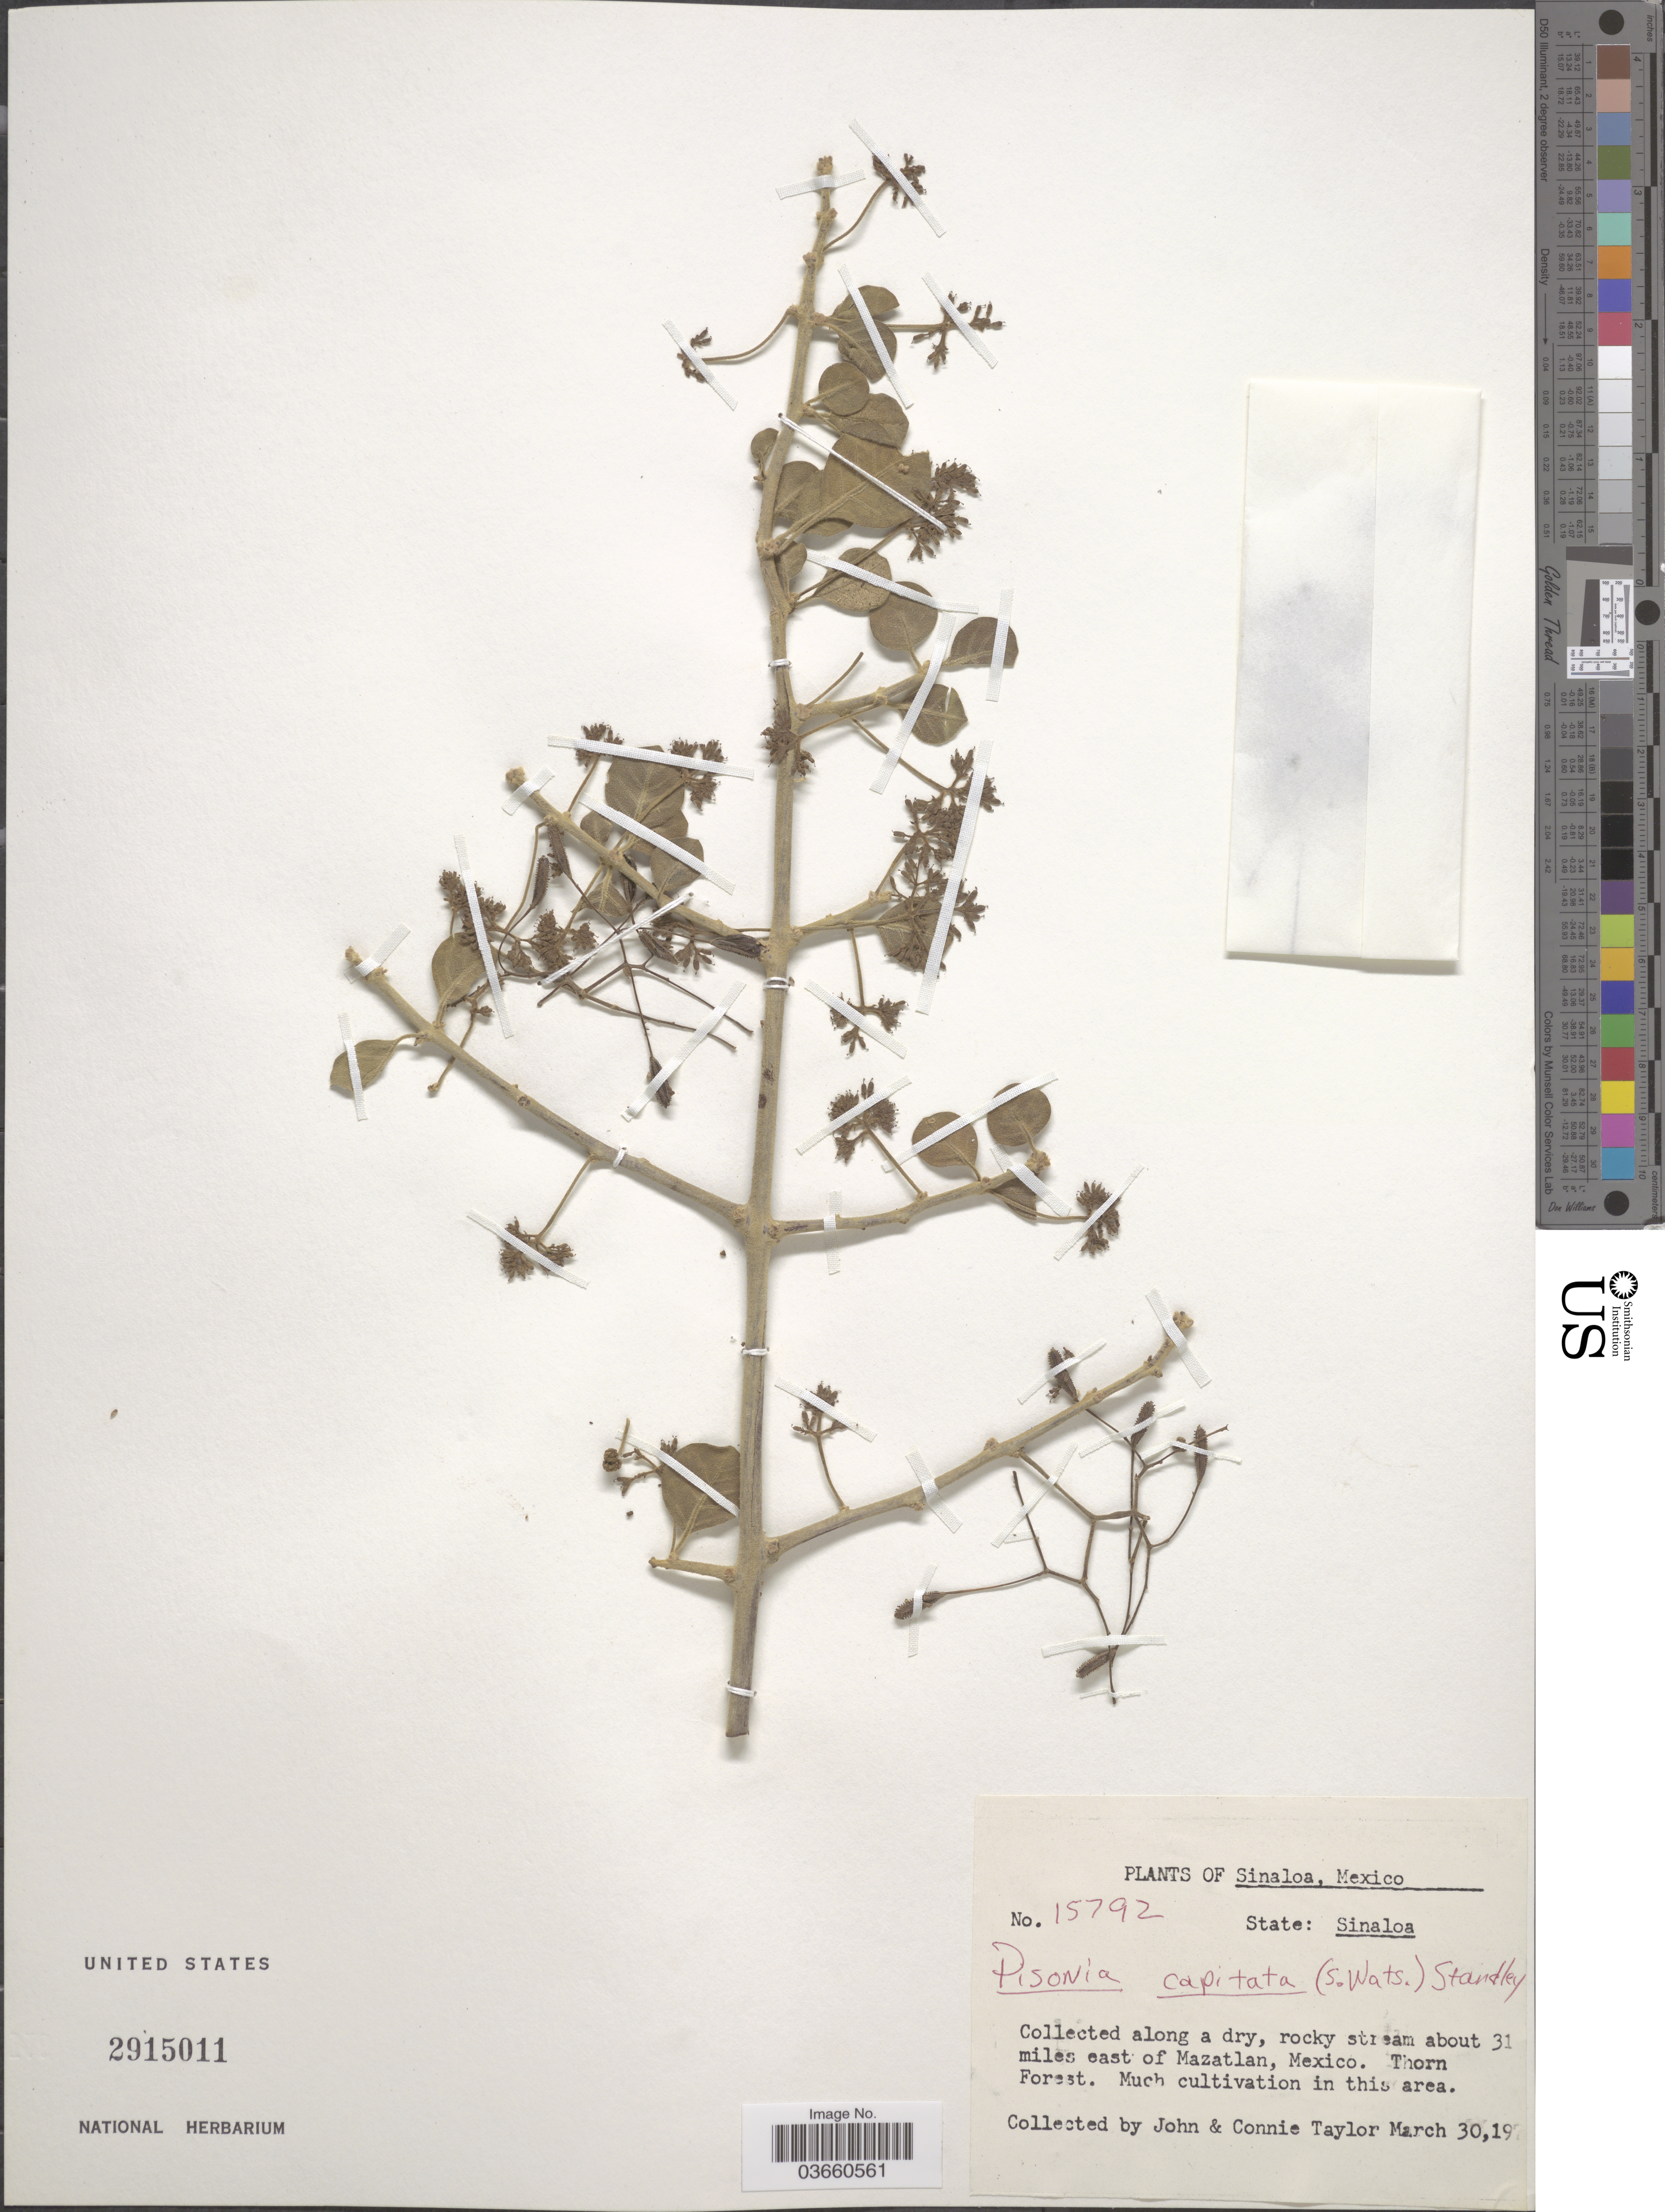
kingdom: Plantae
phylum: Tracheophyta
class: Magnoliopsida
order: Caryophyllales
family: Nyctaginaceae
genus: Pisonia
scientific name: Pisonia capitata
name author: (S. Watson) Standl.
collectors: J. Taylor & C. Taylor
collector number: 15792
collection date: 1970-01-30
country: Mexico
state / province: Sinaloa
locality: About 31 miles east of Mazatlan.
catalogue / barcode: US 2915011